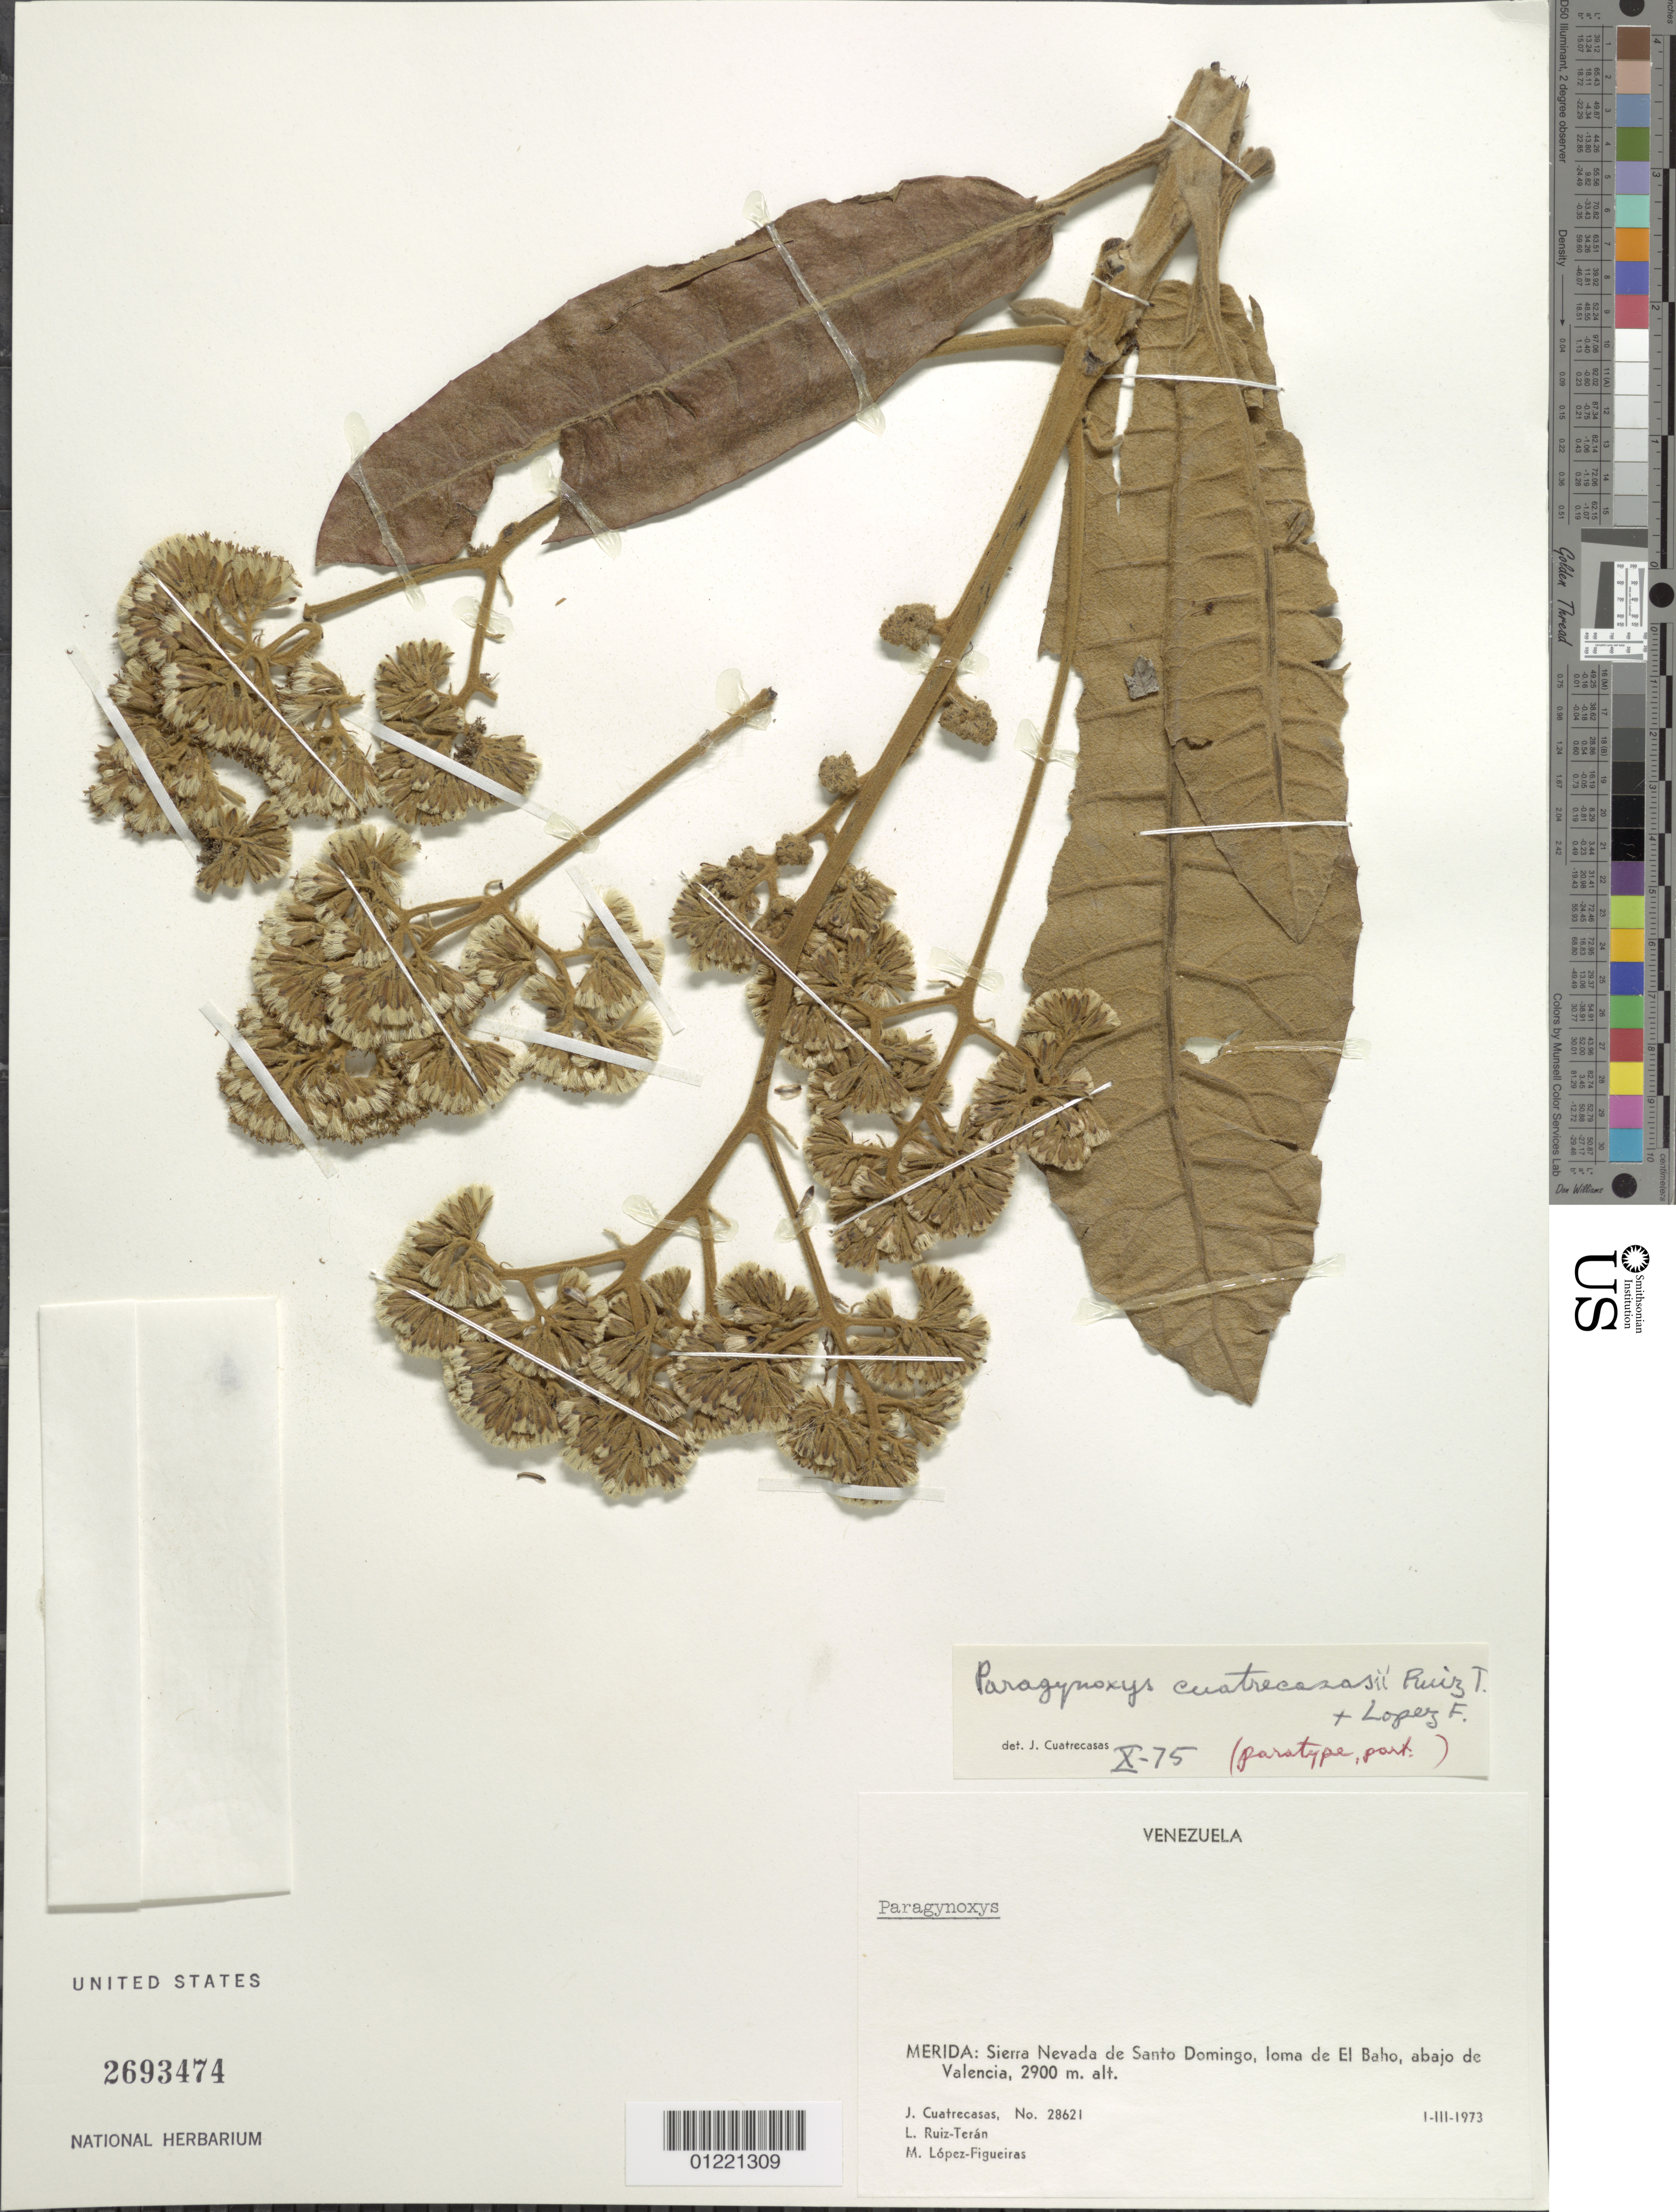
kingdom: Plantae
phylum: Tracheophyta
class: Magnoliopsida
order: Asterales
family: Asteraceae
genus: Paragynoxys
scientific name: Paragynoxys cuatrecasasii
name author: Ruíz-Terán & López Fig.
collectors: J. Cuatrecasas, L. E. Ruíz-Terán & M. López Figueiras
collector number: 28621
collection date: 1973-03-01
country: Venezuela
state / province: Mérida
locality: Sierra Nevada de Santo Domingo, Ioma de El Baho, abajo de Valencia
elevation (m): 2900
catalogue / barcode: US 2693474